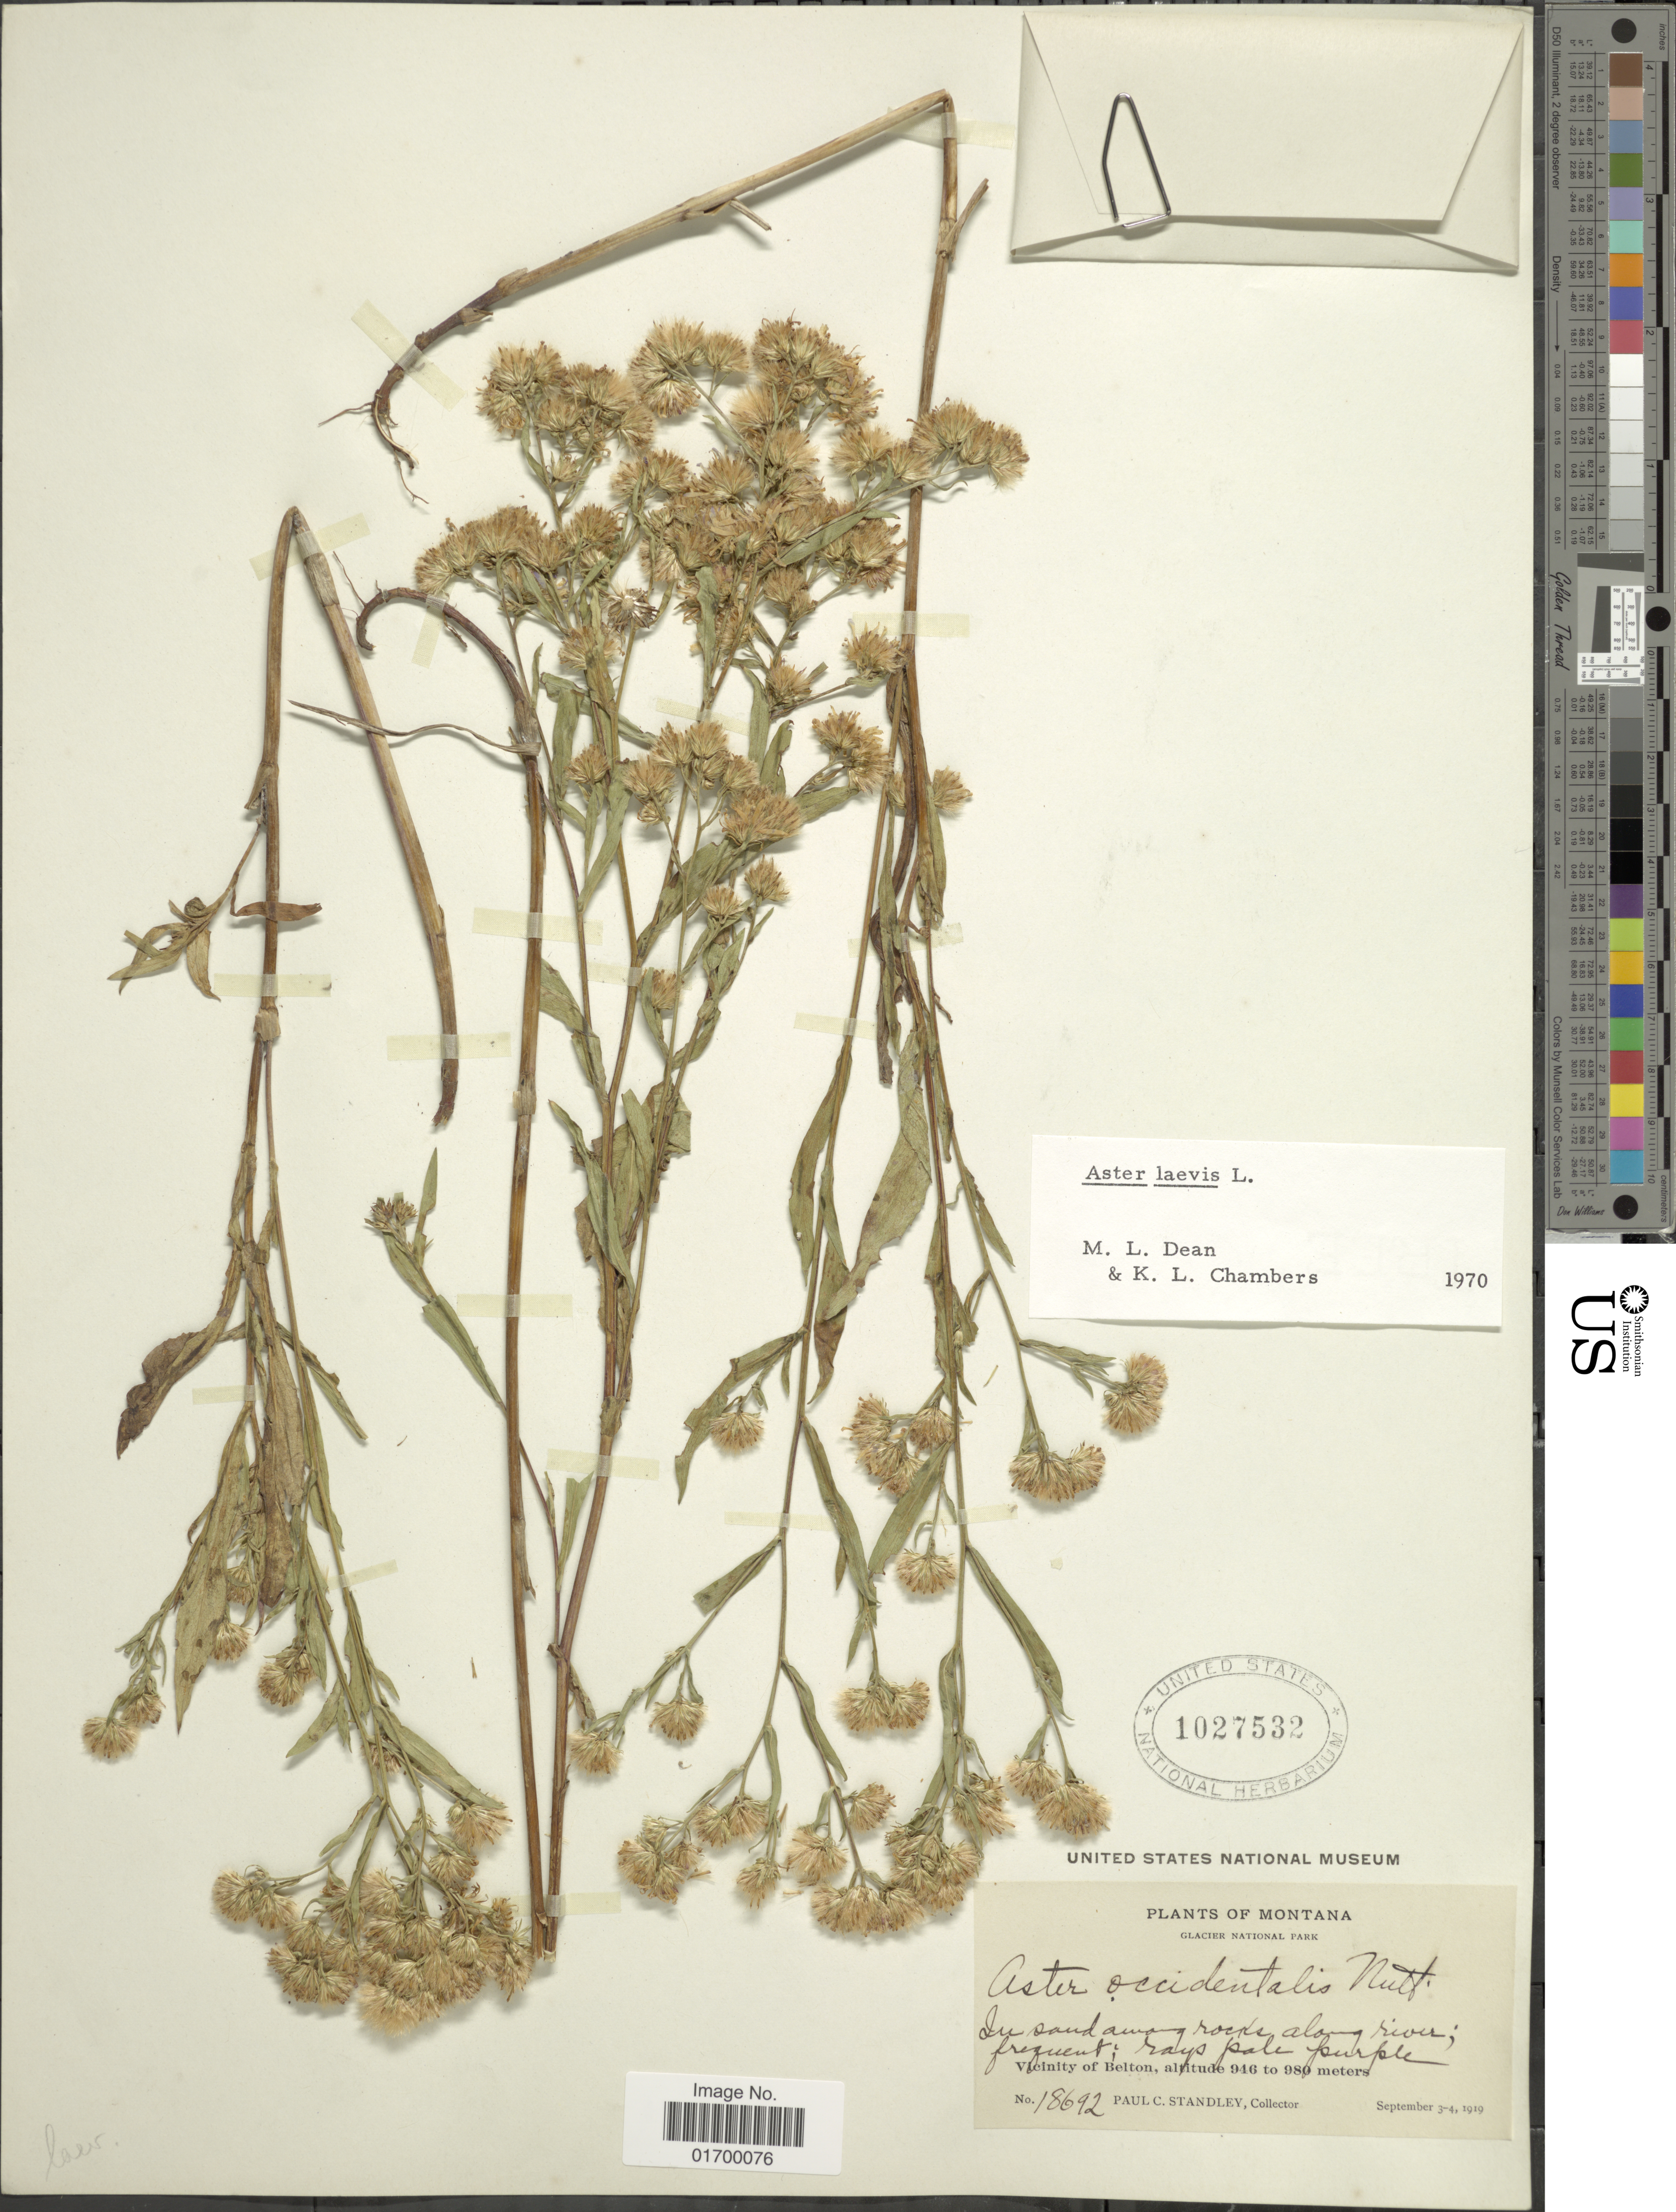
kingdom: Plantae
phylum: Tracheophyta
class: Magnoliopsida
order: Asterales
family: Asteraceae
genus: Symphyotrichum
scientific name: Symphyotrichum laeve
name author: (L.) Á. Löve & D. Löve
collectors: P. C. Standley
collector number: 18692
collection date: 1919-09-03/1919-09-04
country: United States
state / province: Montana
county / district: Flathead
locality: Glacier National Park, Vicinity of Belton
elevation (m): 946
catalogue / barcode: US 1027532